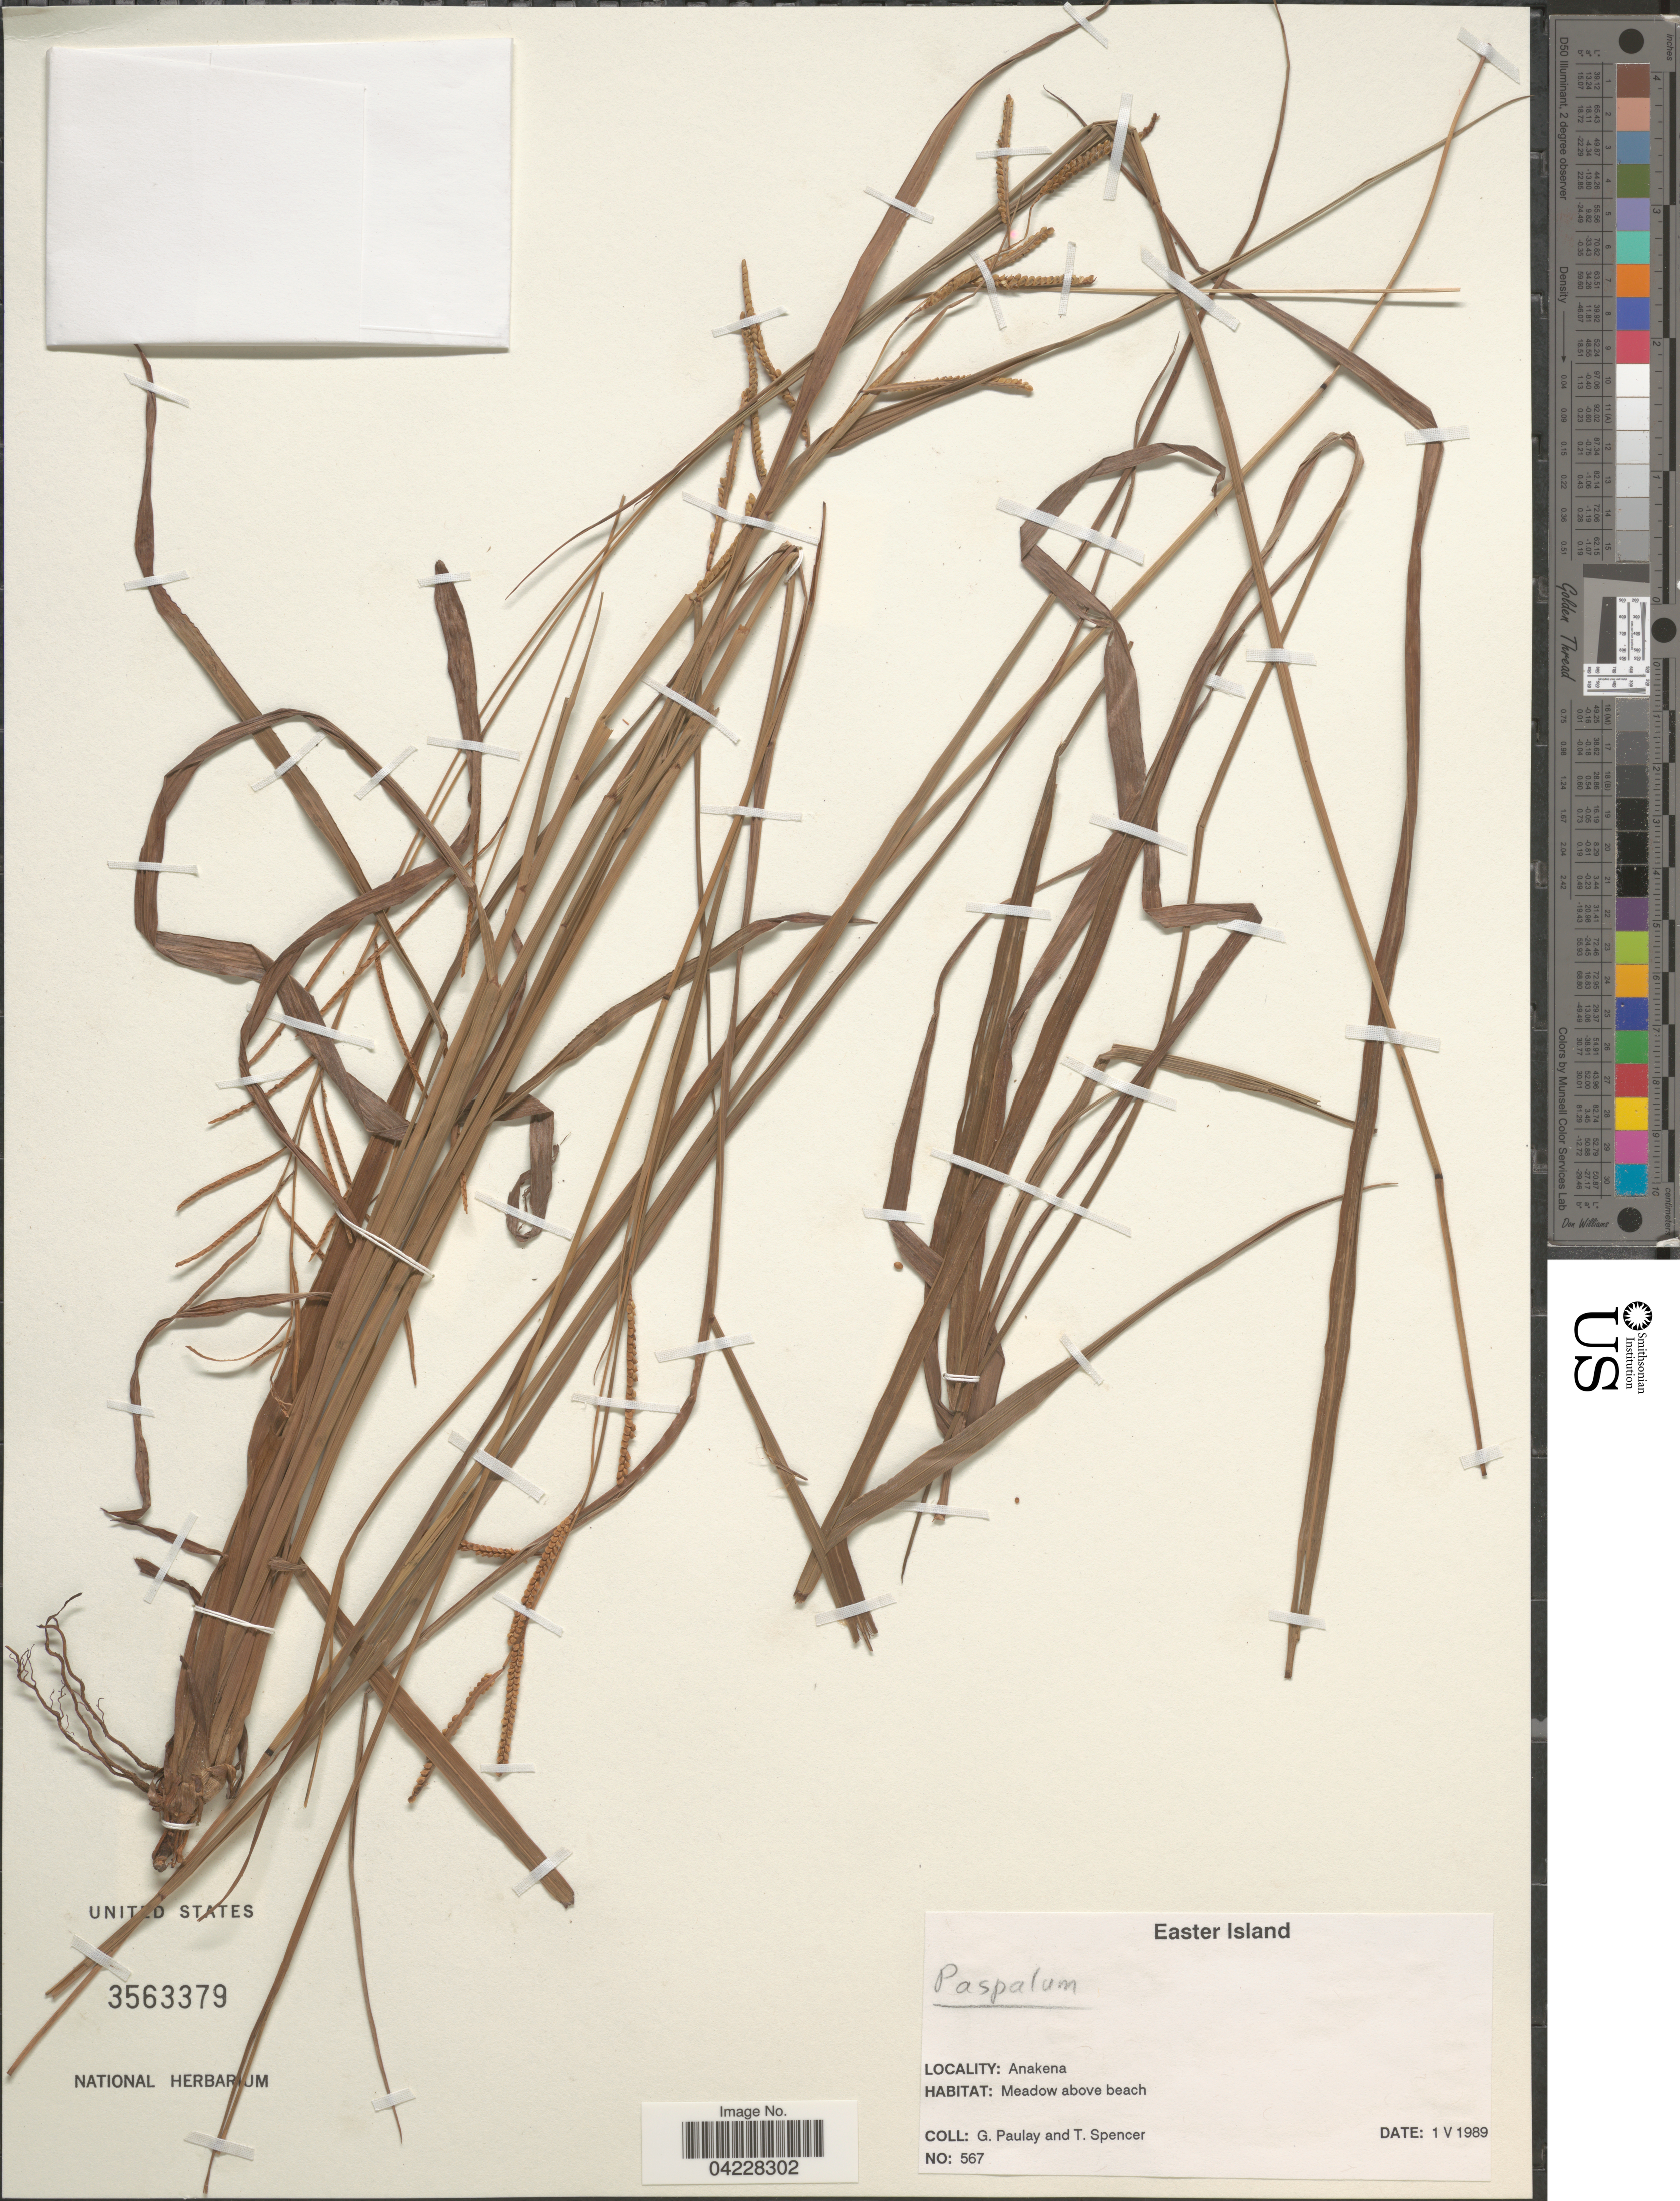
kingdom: Plantae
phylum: Tracheophyta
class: Liliopsida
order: Poales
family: Poaceae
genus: Paspalum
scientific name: Paspalum sp.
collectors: G. Paulay & T. Spencer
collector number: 567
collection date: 1989-05-01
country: Chile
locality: Easter Island. Anakena. Meadow above beach.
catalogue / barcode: US 3563379